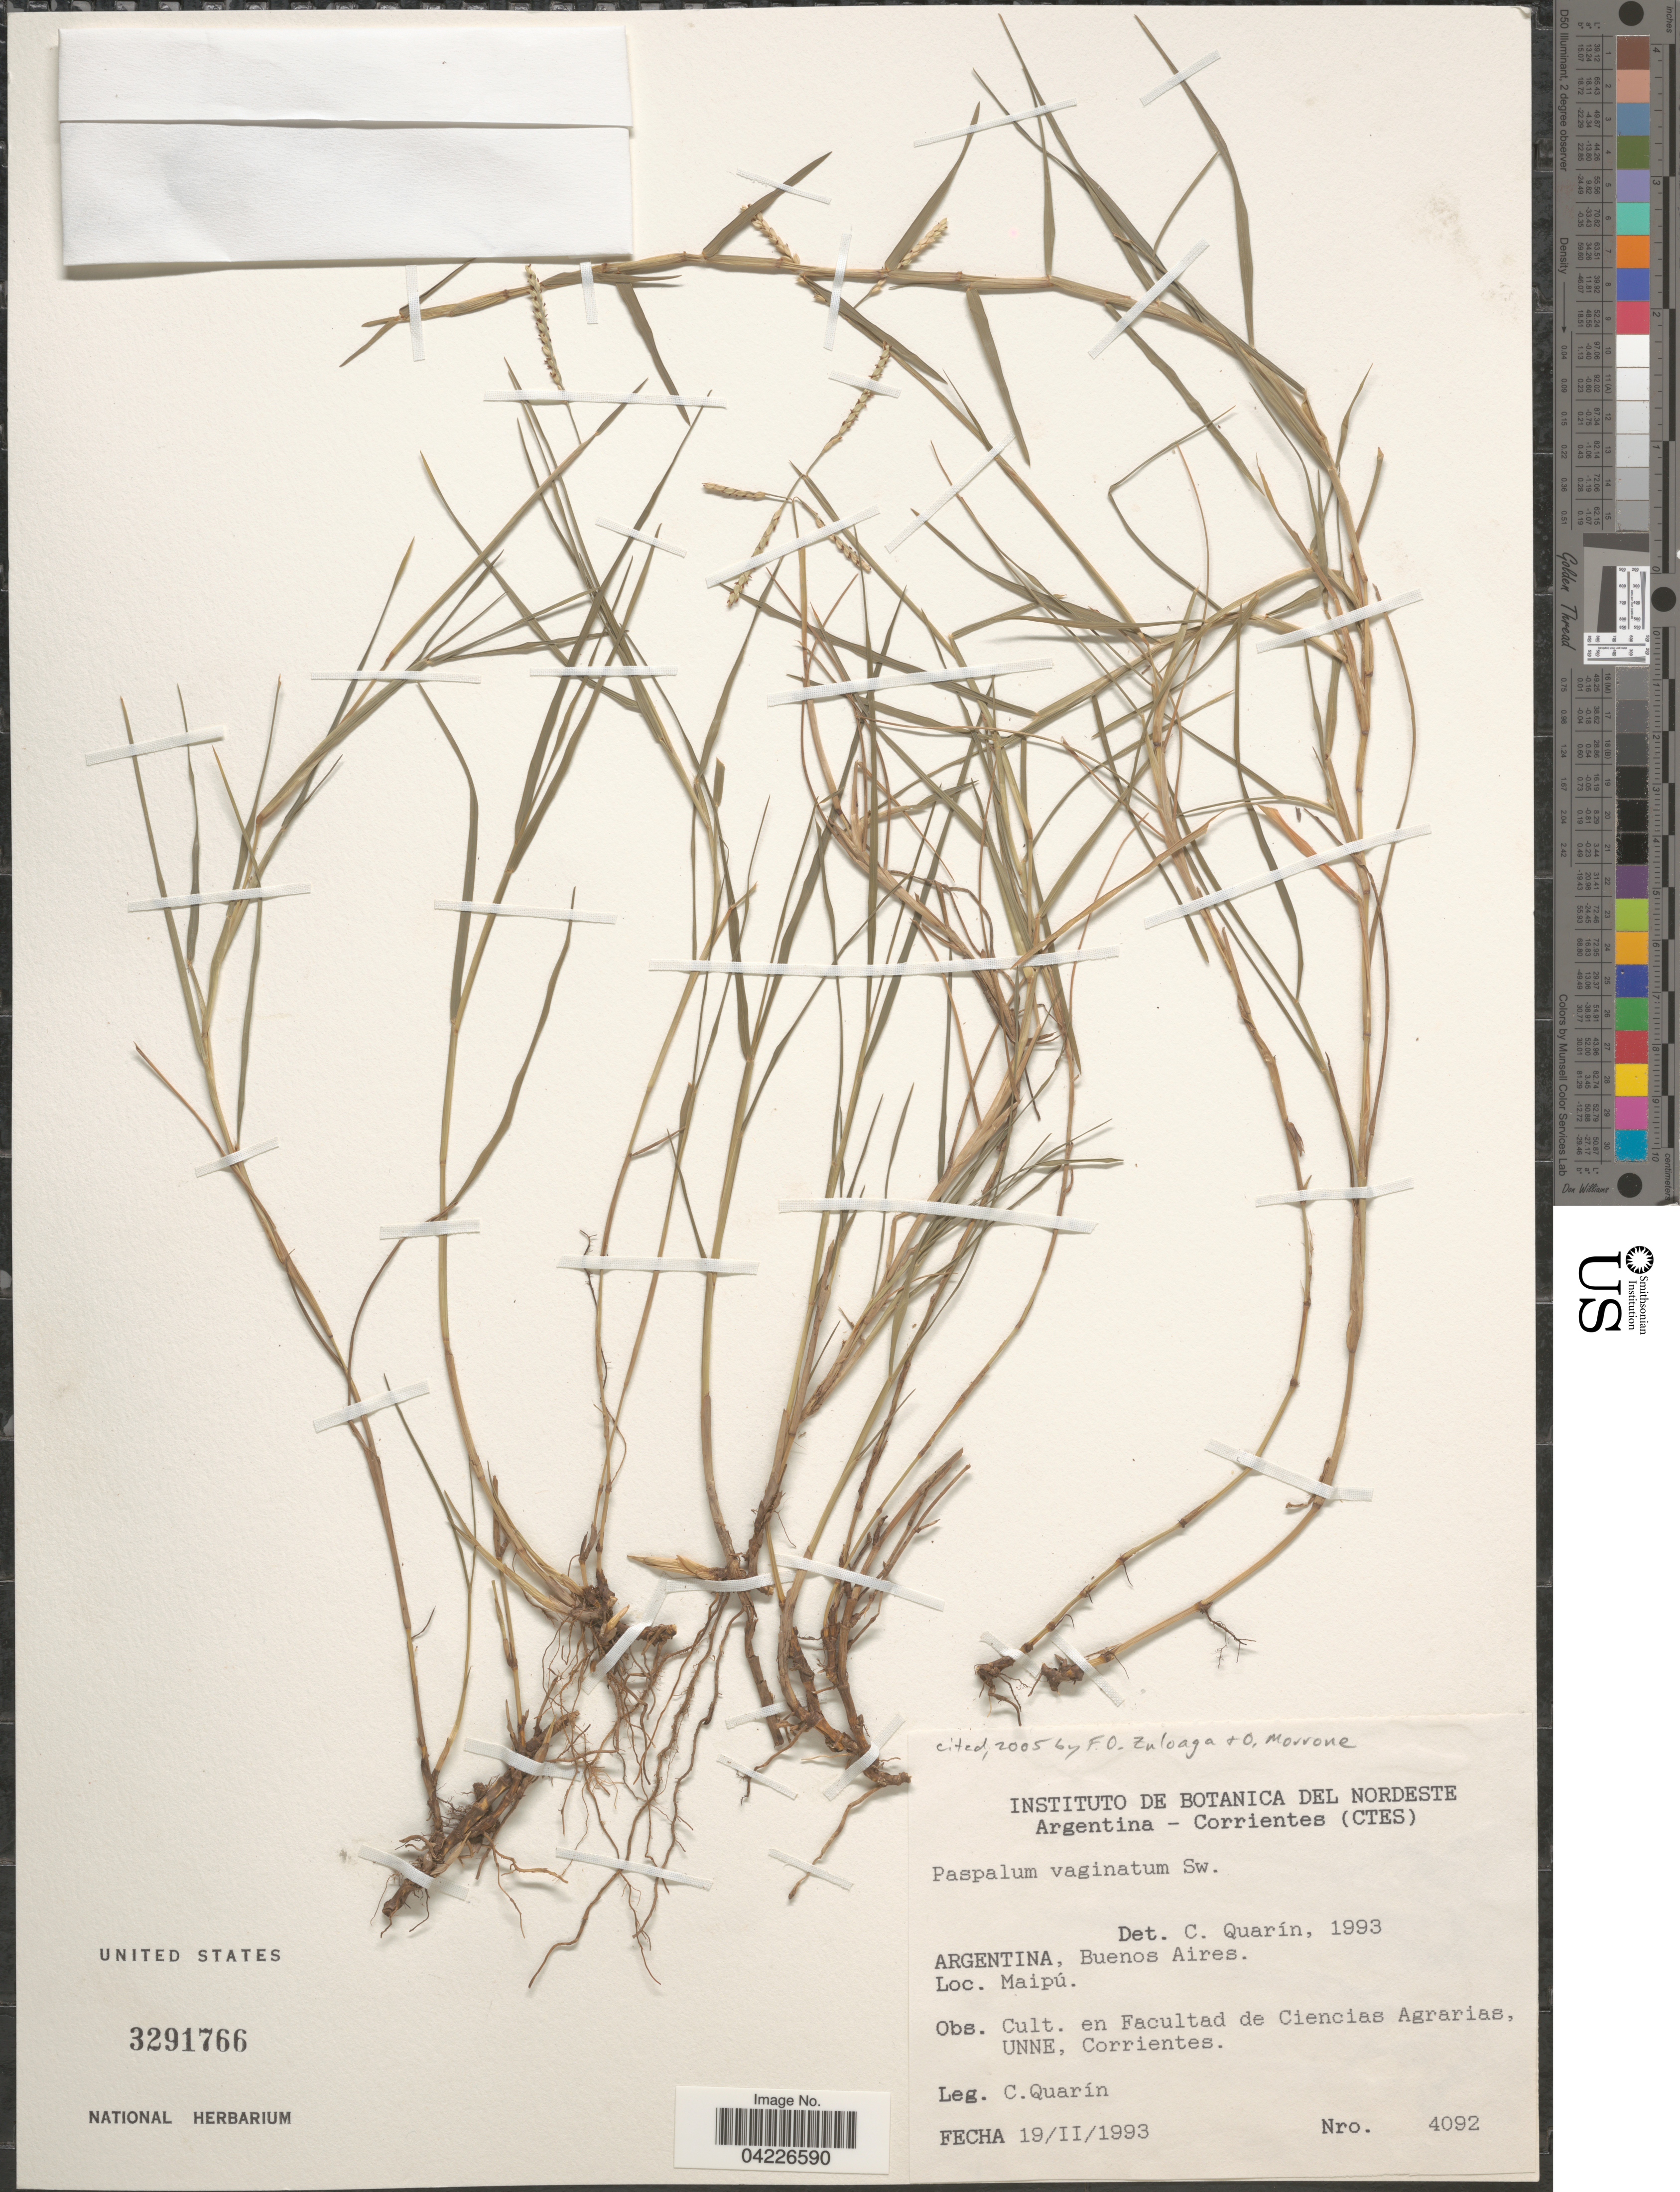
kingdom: Plantae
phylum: Tracheophyta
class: Liliopsida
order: Poales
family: Poaceae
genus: Paspalum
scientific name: Paspalum vaginatum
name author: Sw.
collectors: C. Quarín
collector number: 4092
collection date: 1993-02-19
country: Argentina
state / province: Corrientes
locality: Cult. en Facultad de Ciencias Agrarias, UNNE.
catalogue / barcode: US 3291766